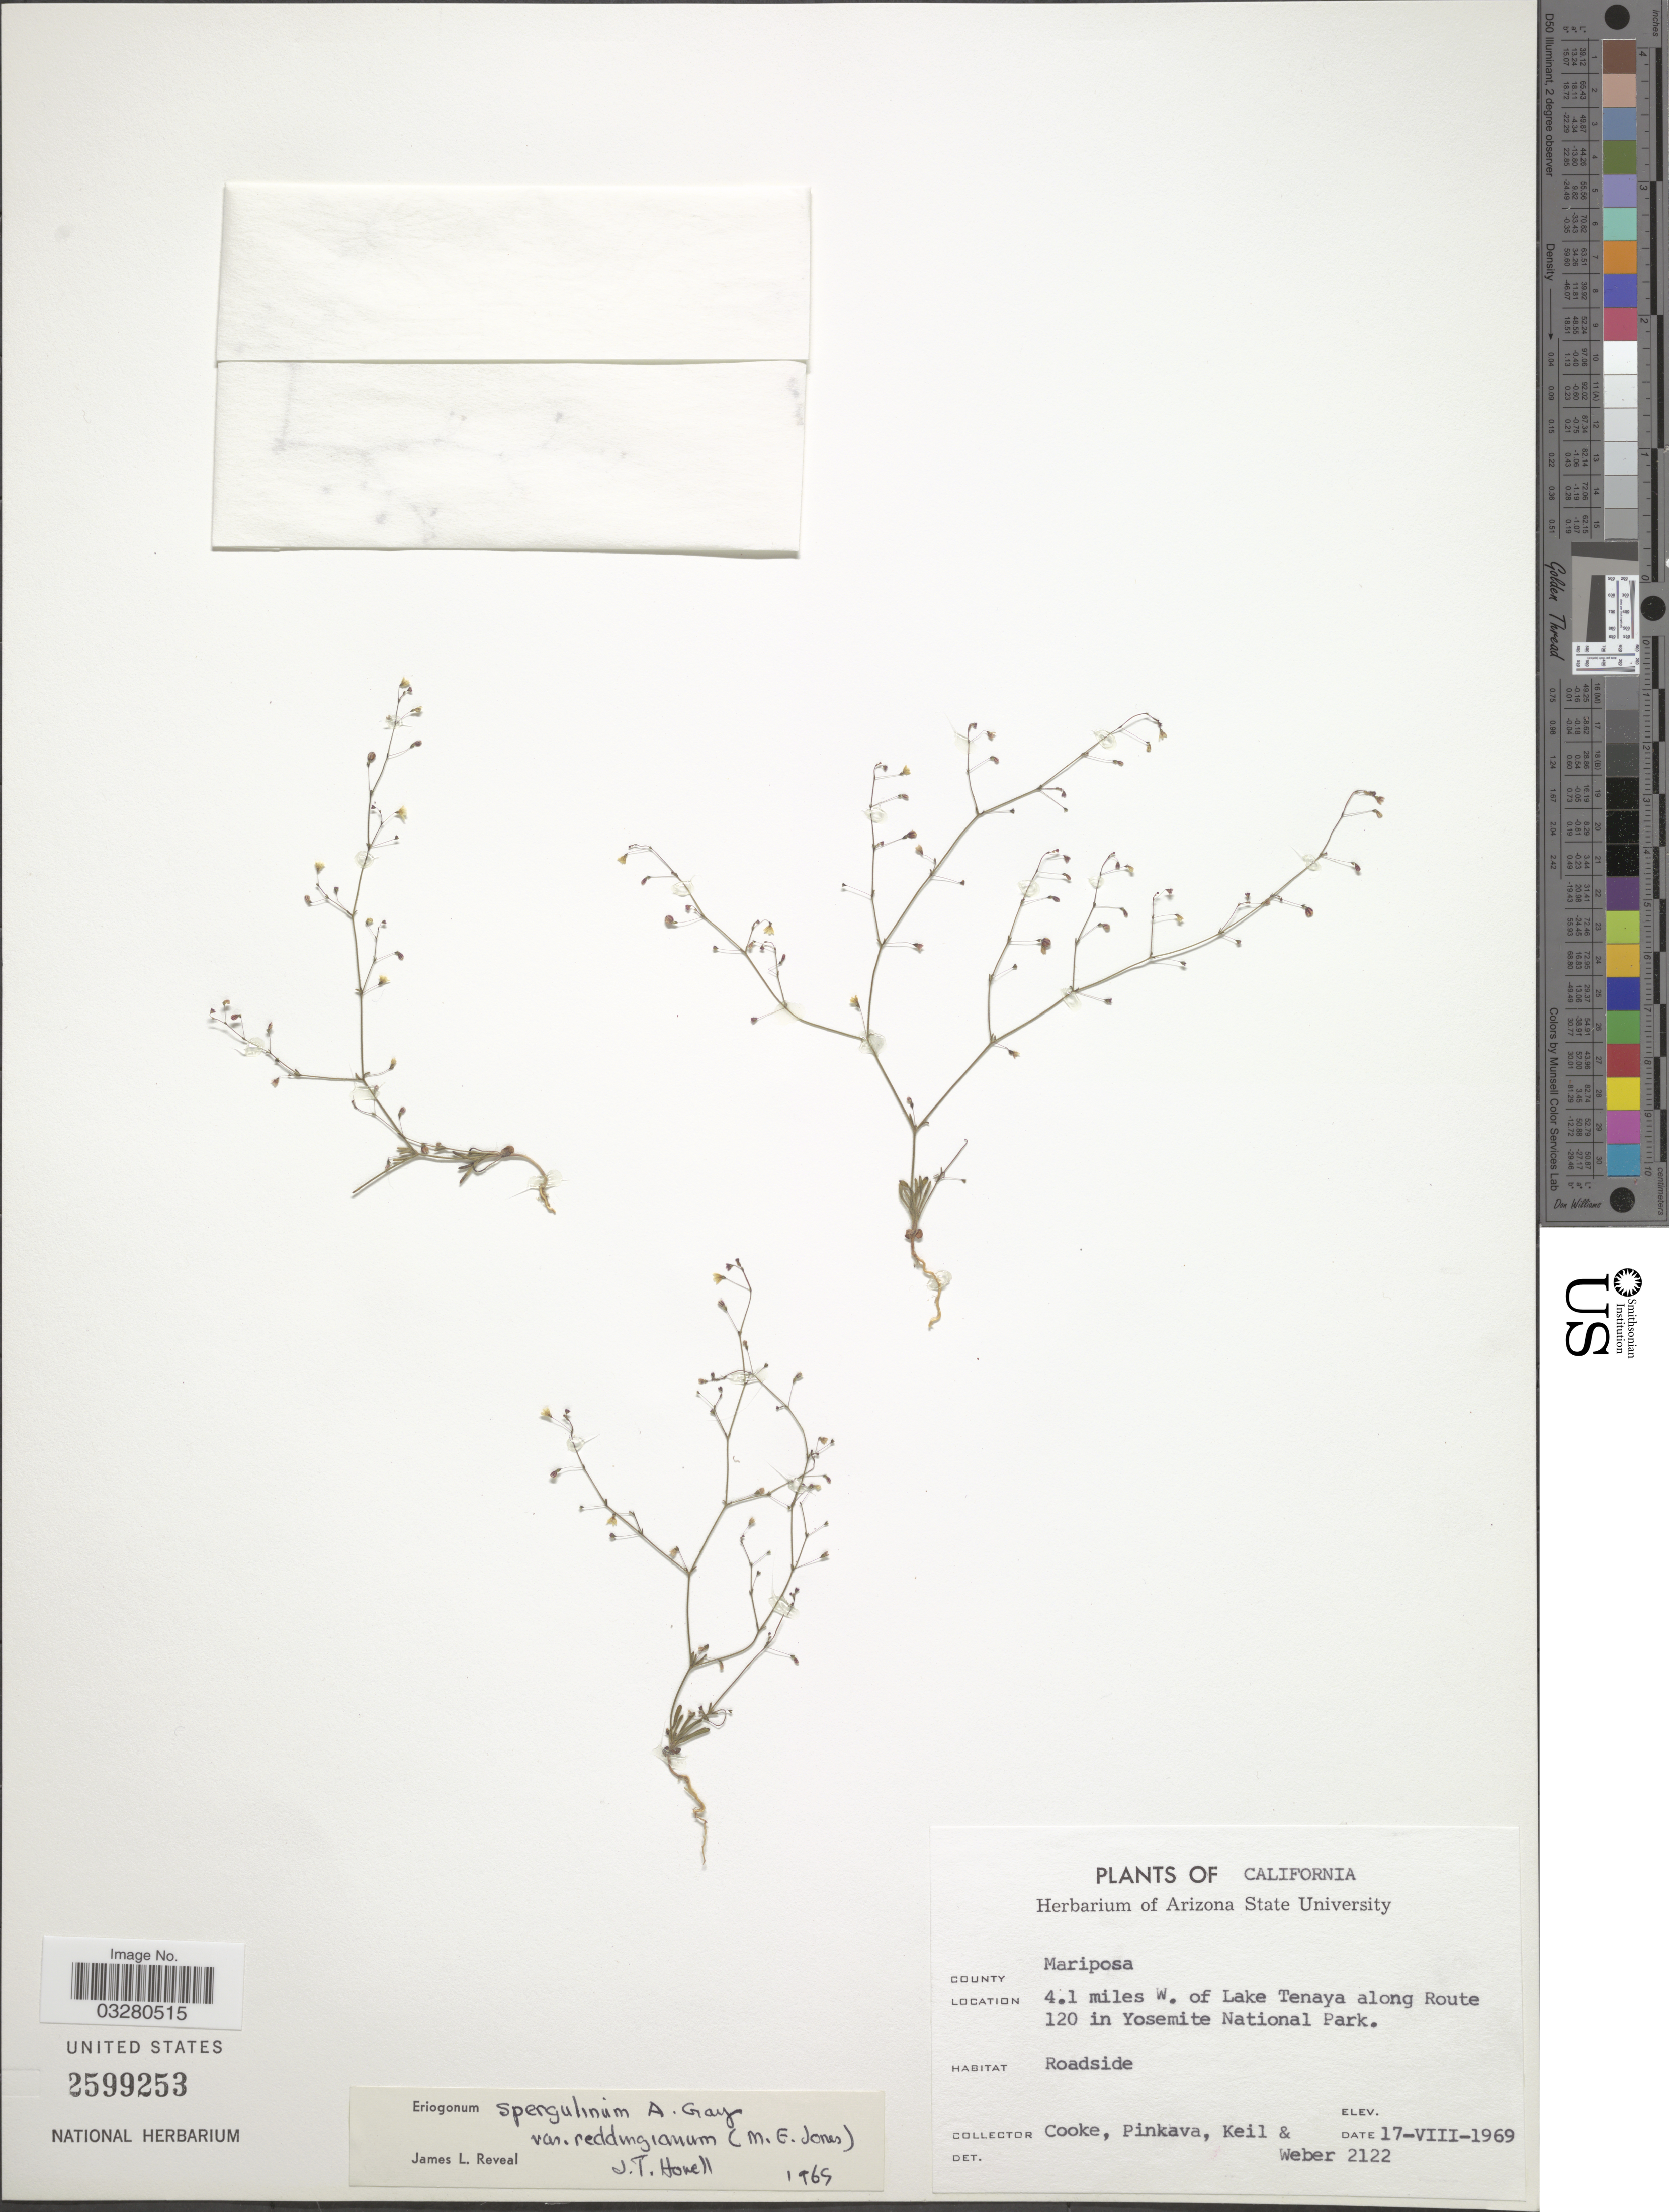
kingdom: Plantae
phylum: Tracheophyta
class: Magnoliopsida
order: Caryophyllales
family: Polygonaceae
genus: Eriogonum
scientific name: Eriogonum spergulinum var. reddingianum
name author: (M.E. Jones) J.T. Howell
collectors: Cooke, -. Pinkava, Keil & -- Weber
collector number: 2122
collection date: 1969-08-17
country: United States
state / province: California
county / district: Mariposa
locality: County Mariposa. 4.1 miles W. of Lake Tenaya along Route 120 in Yosemite National Park.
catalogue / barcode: US 2599253